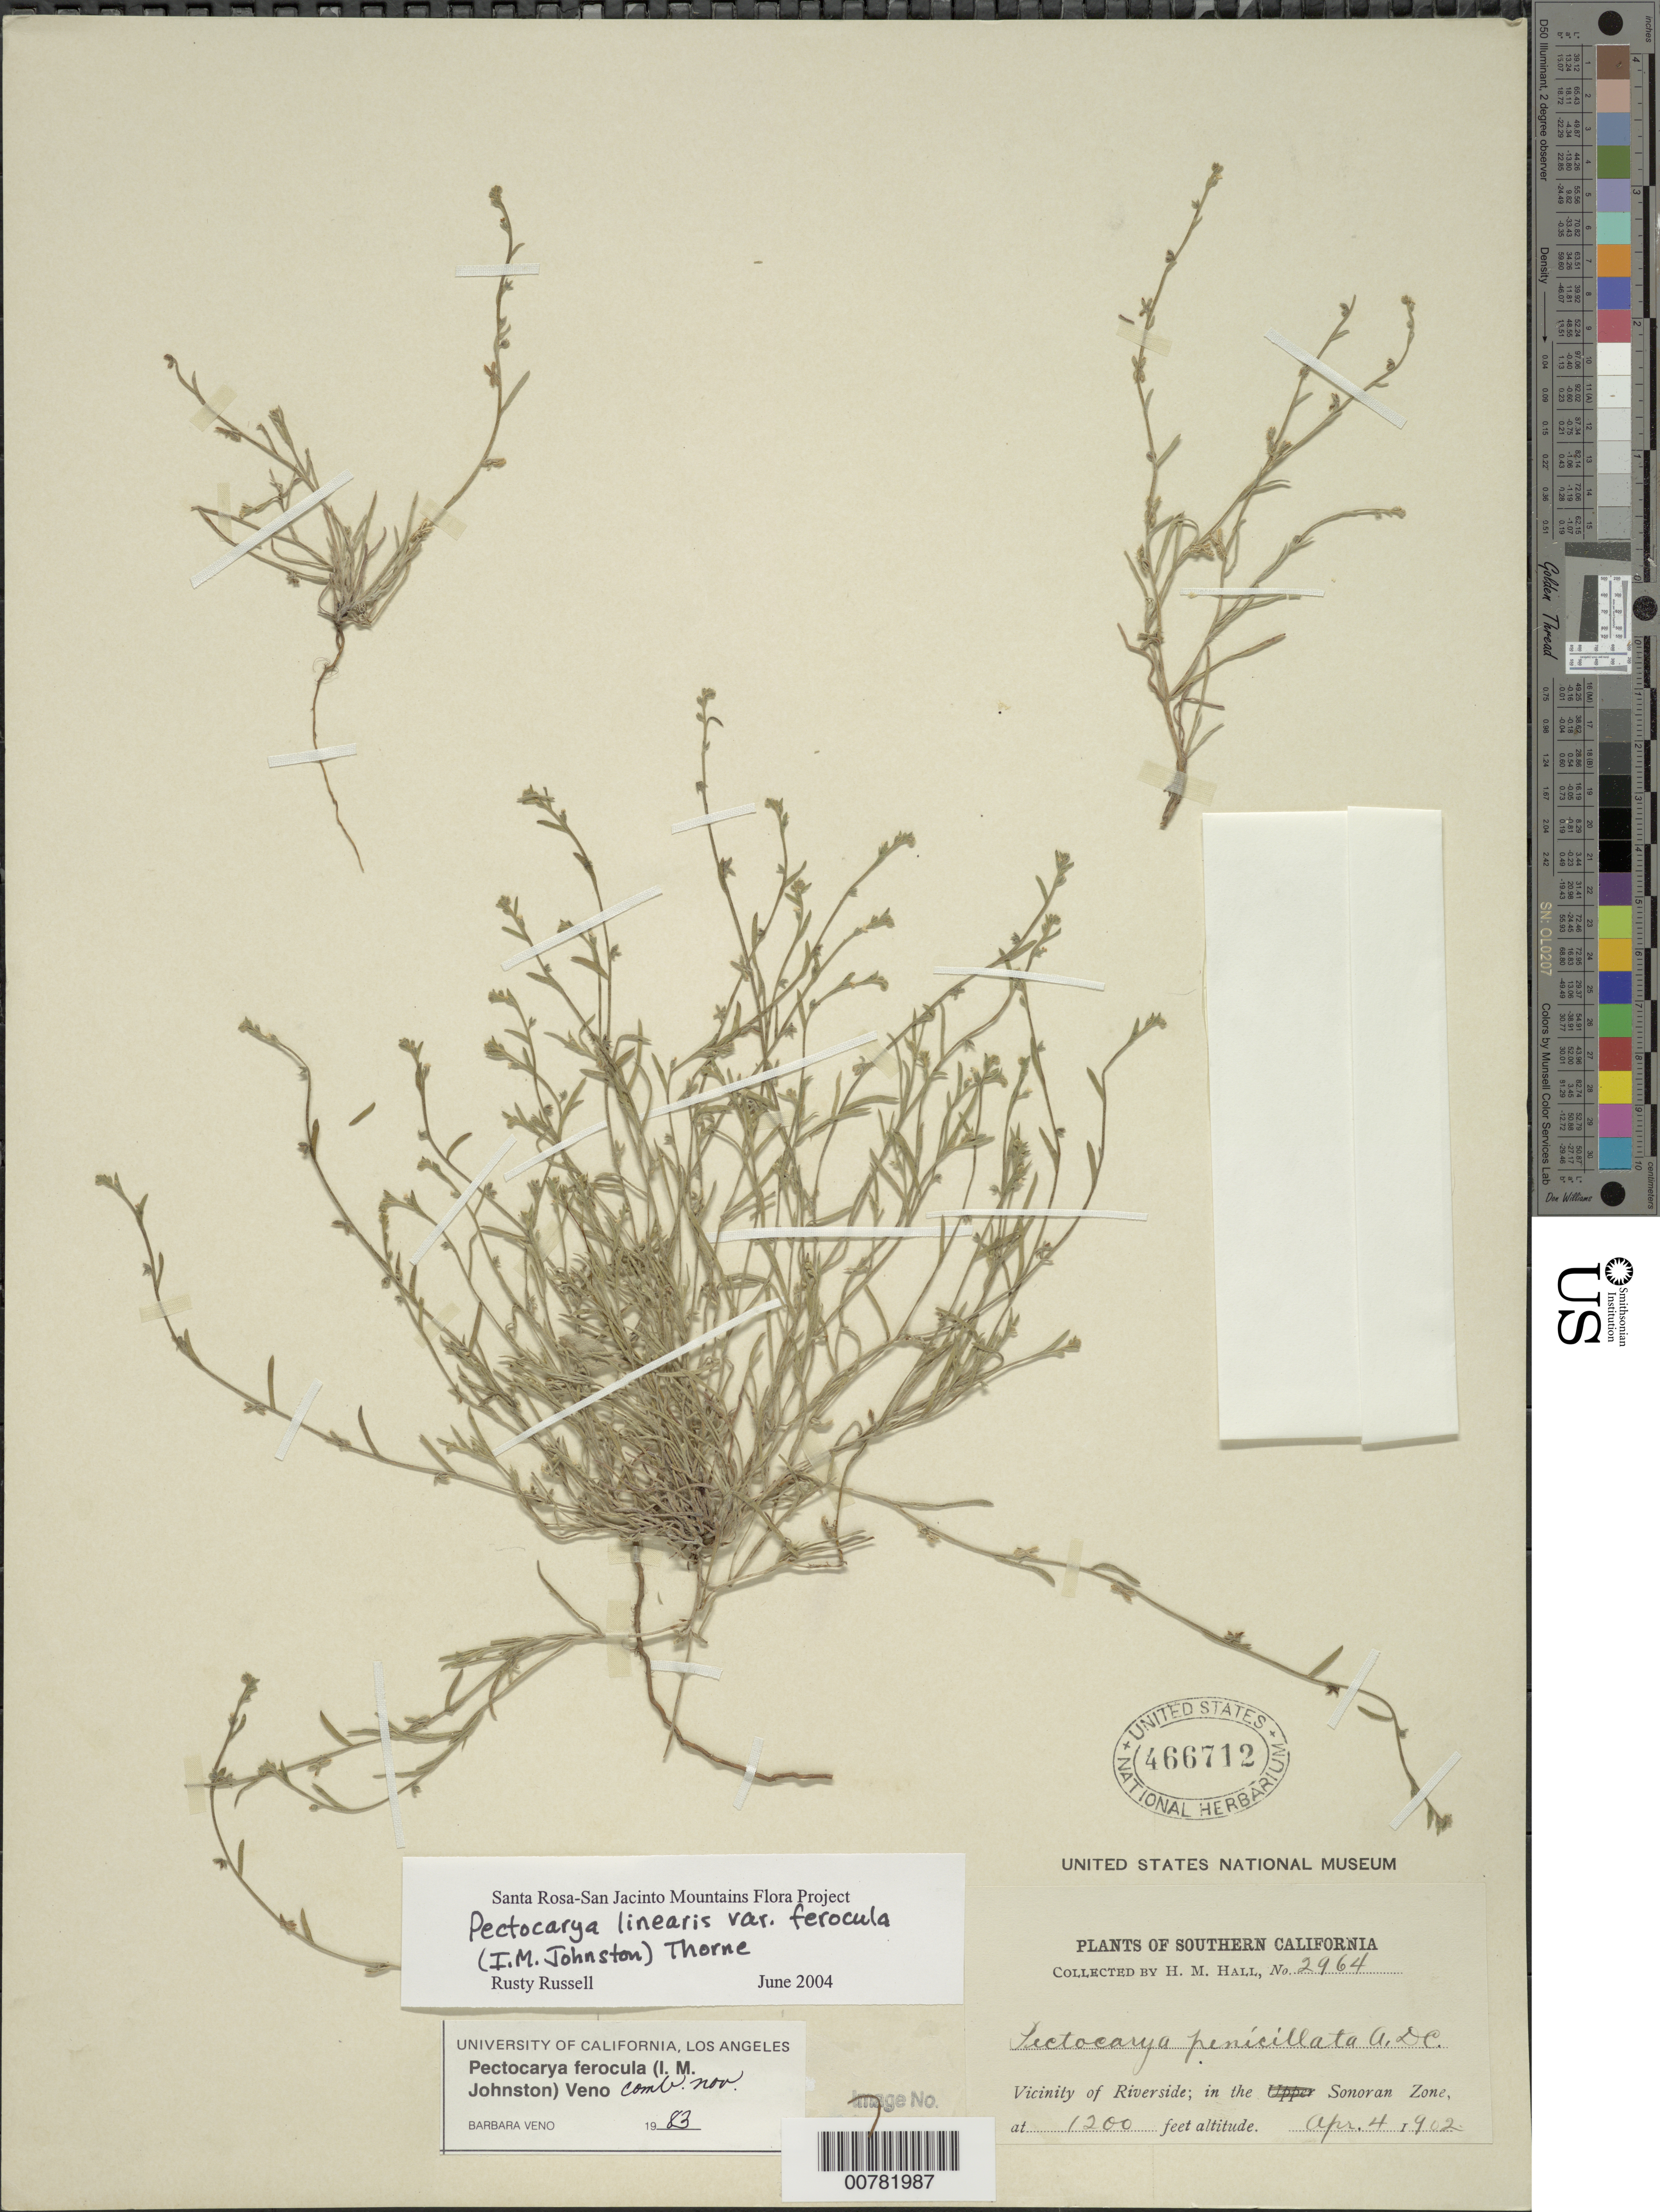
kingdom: Plantae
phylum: Tracheophyta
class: Magnoliopsida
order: Boraginales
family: Boraginaceae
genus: Pectocarya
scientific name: Pectocarya linearis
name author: (Ruiz & Pav.) DC.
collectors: H. M. Hall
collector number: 2964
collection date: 1902-04-04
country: United States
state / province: California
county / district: Riverside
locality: Southern California, Vicinity of Riverside; in the Sonoran Zone.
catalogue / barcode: US 466712